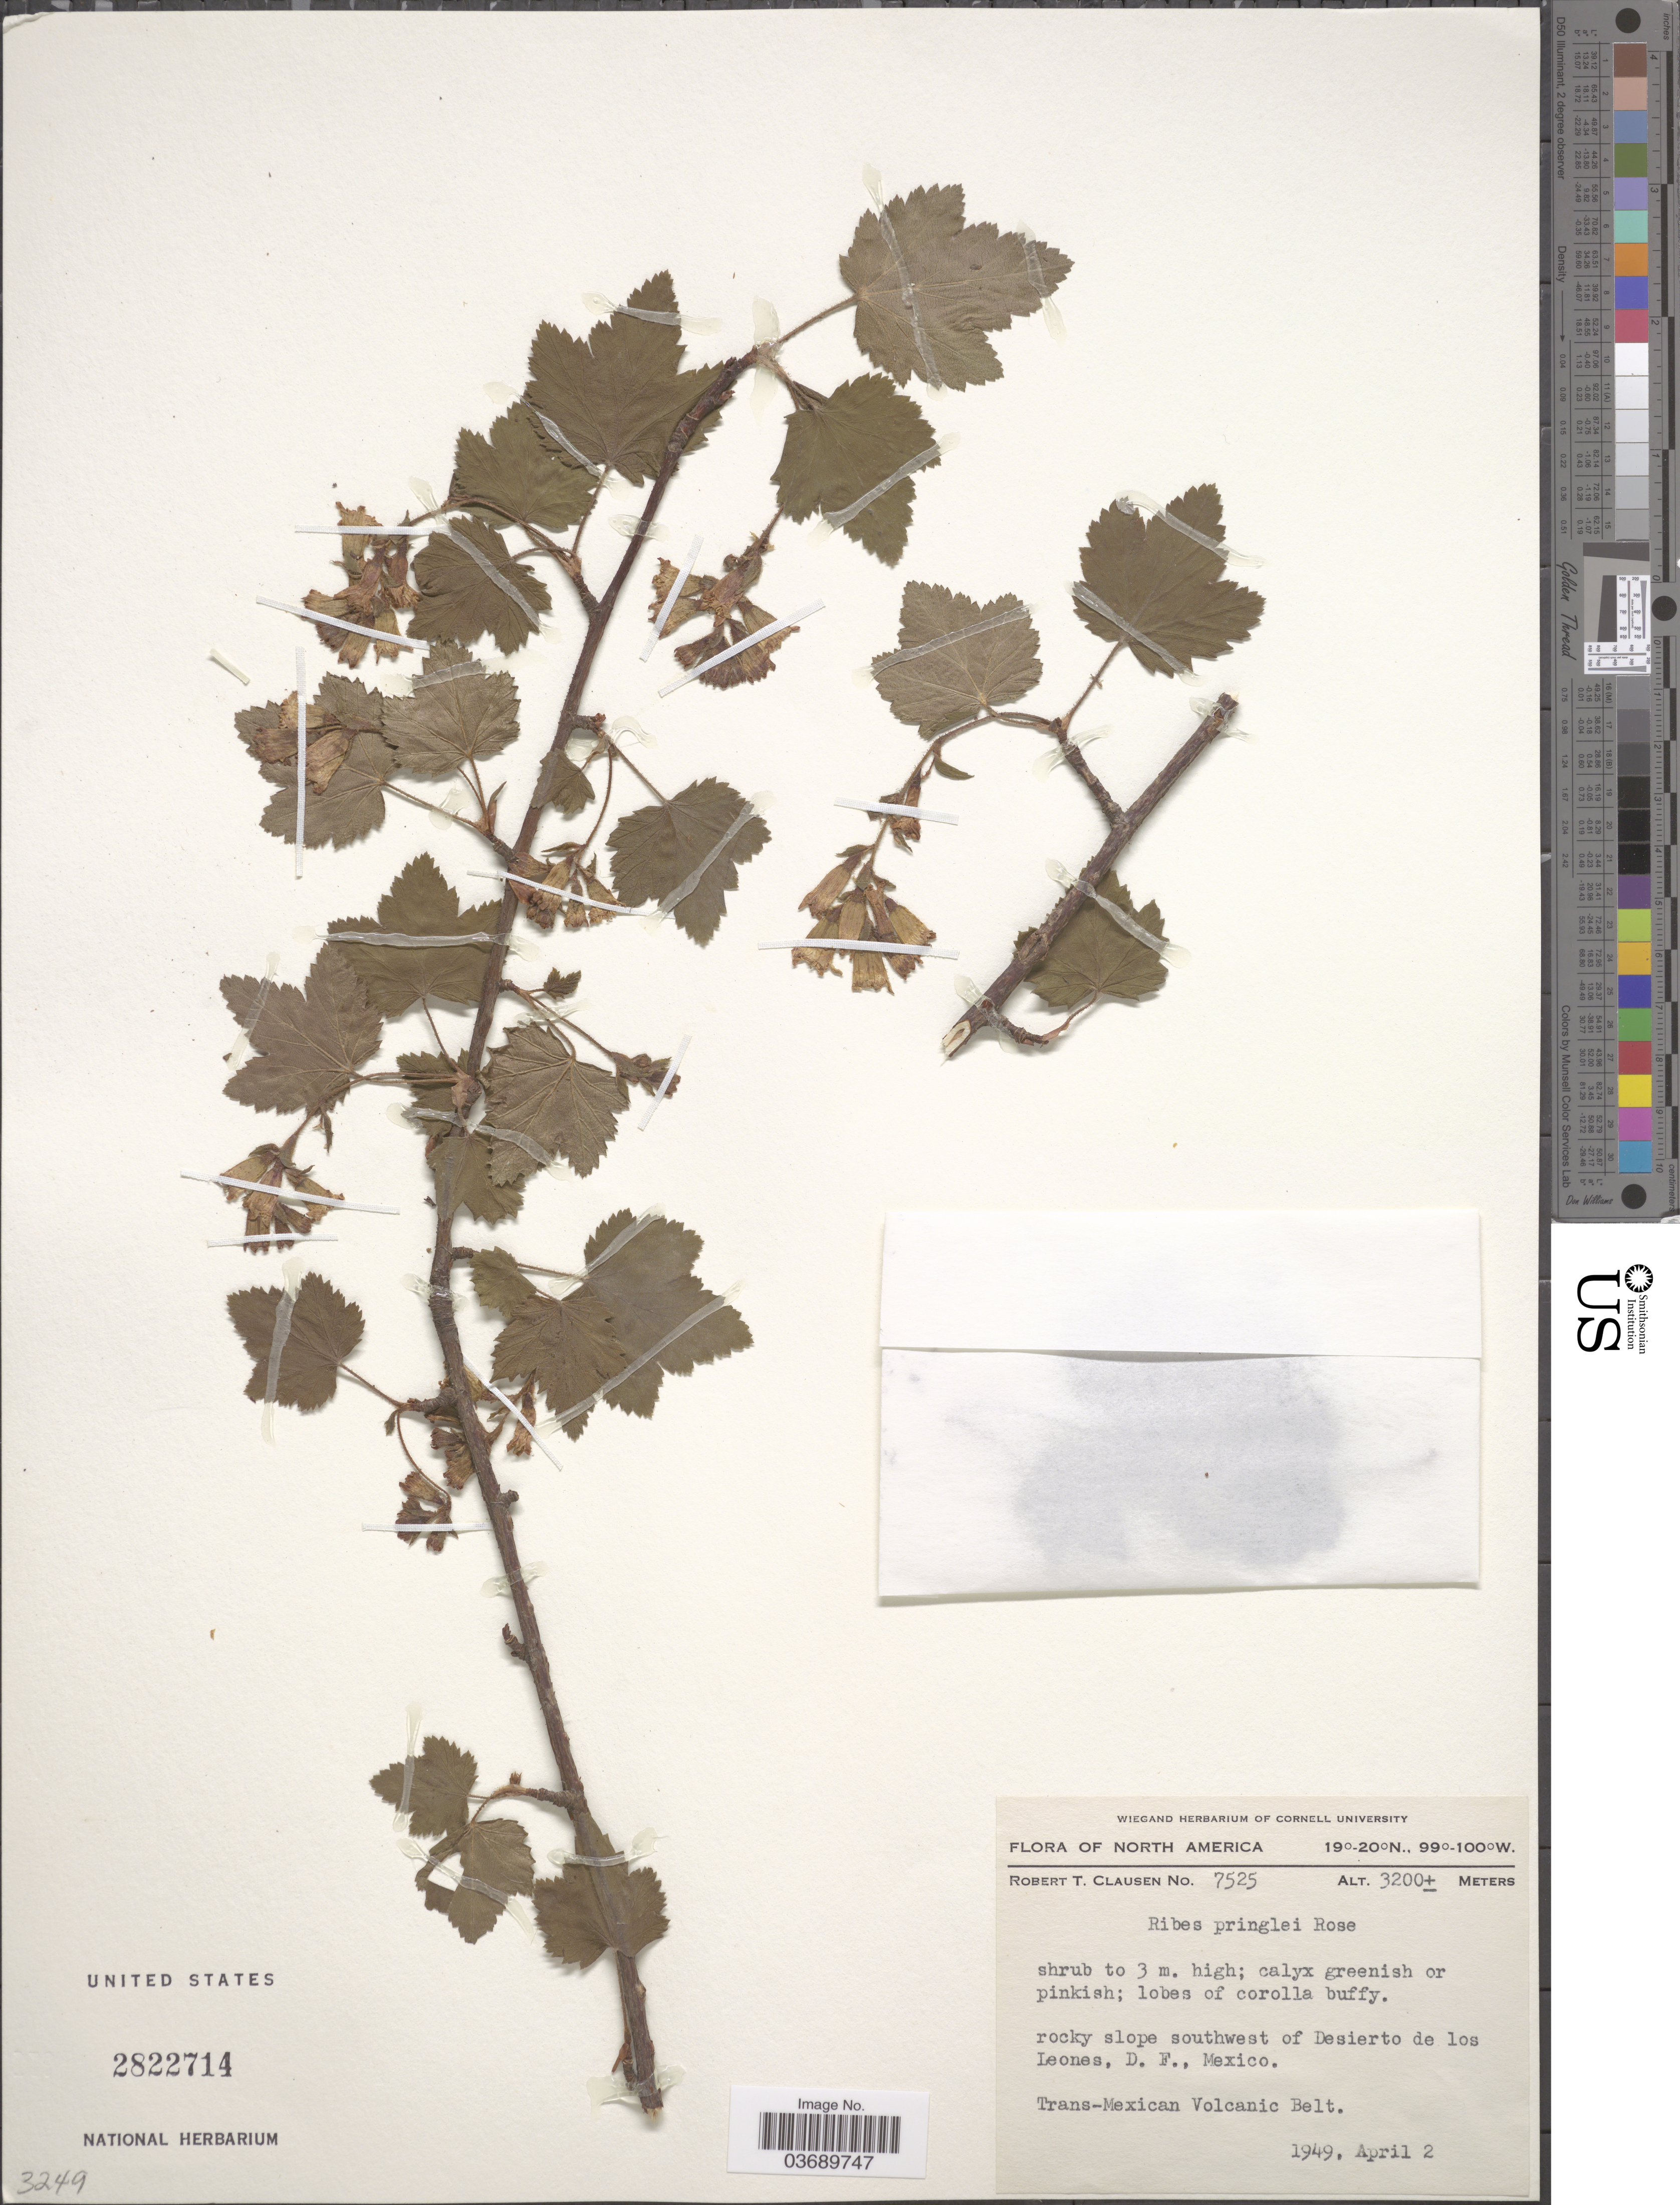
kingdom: Plantae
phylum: Tracheophyta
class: Magnoliopsida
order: Saxifragales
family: Grossulariaceae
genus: Ribes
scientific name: Ribes pringlei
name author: Rose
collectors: R. T. Clausen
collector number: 7525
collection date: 1949-04-02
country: Mexico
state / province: Distrito Federal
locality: Rocky slope southwest of Desierto de los Leones. Tranx-Mexican Volcanic Belt.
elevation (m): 3200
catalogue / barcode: US 2822714